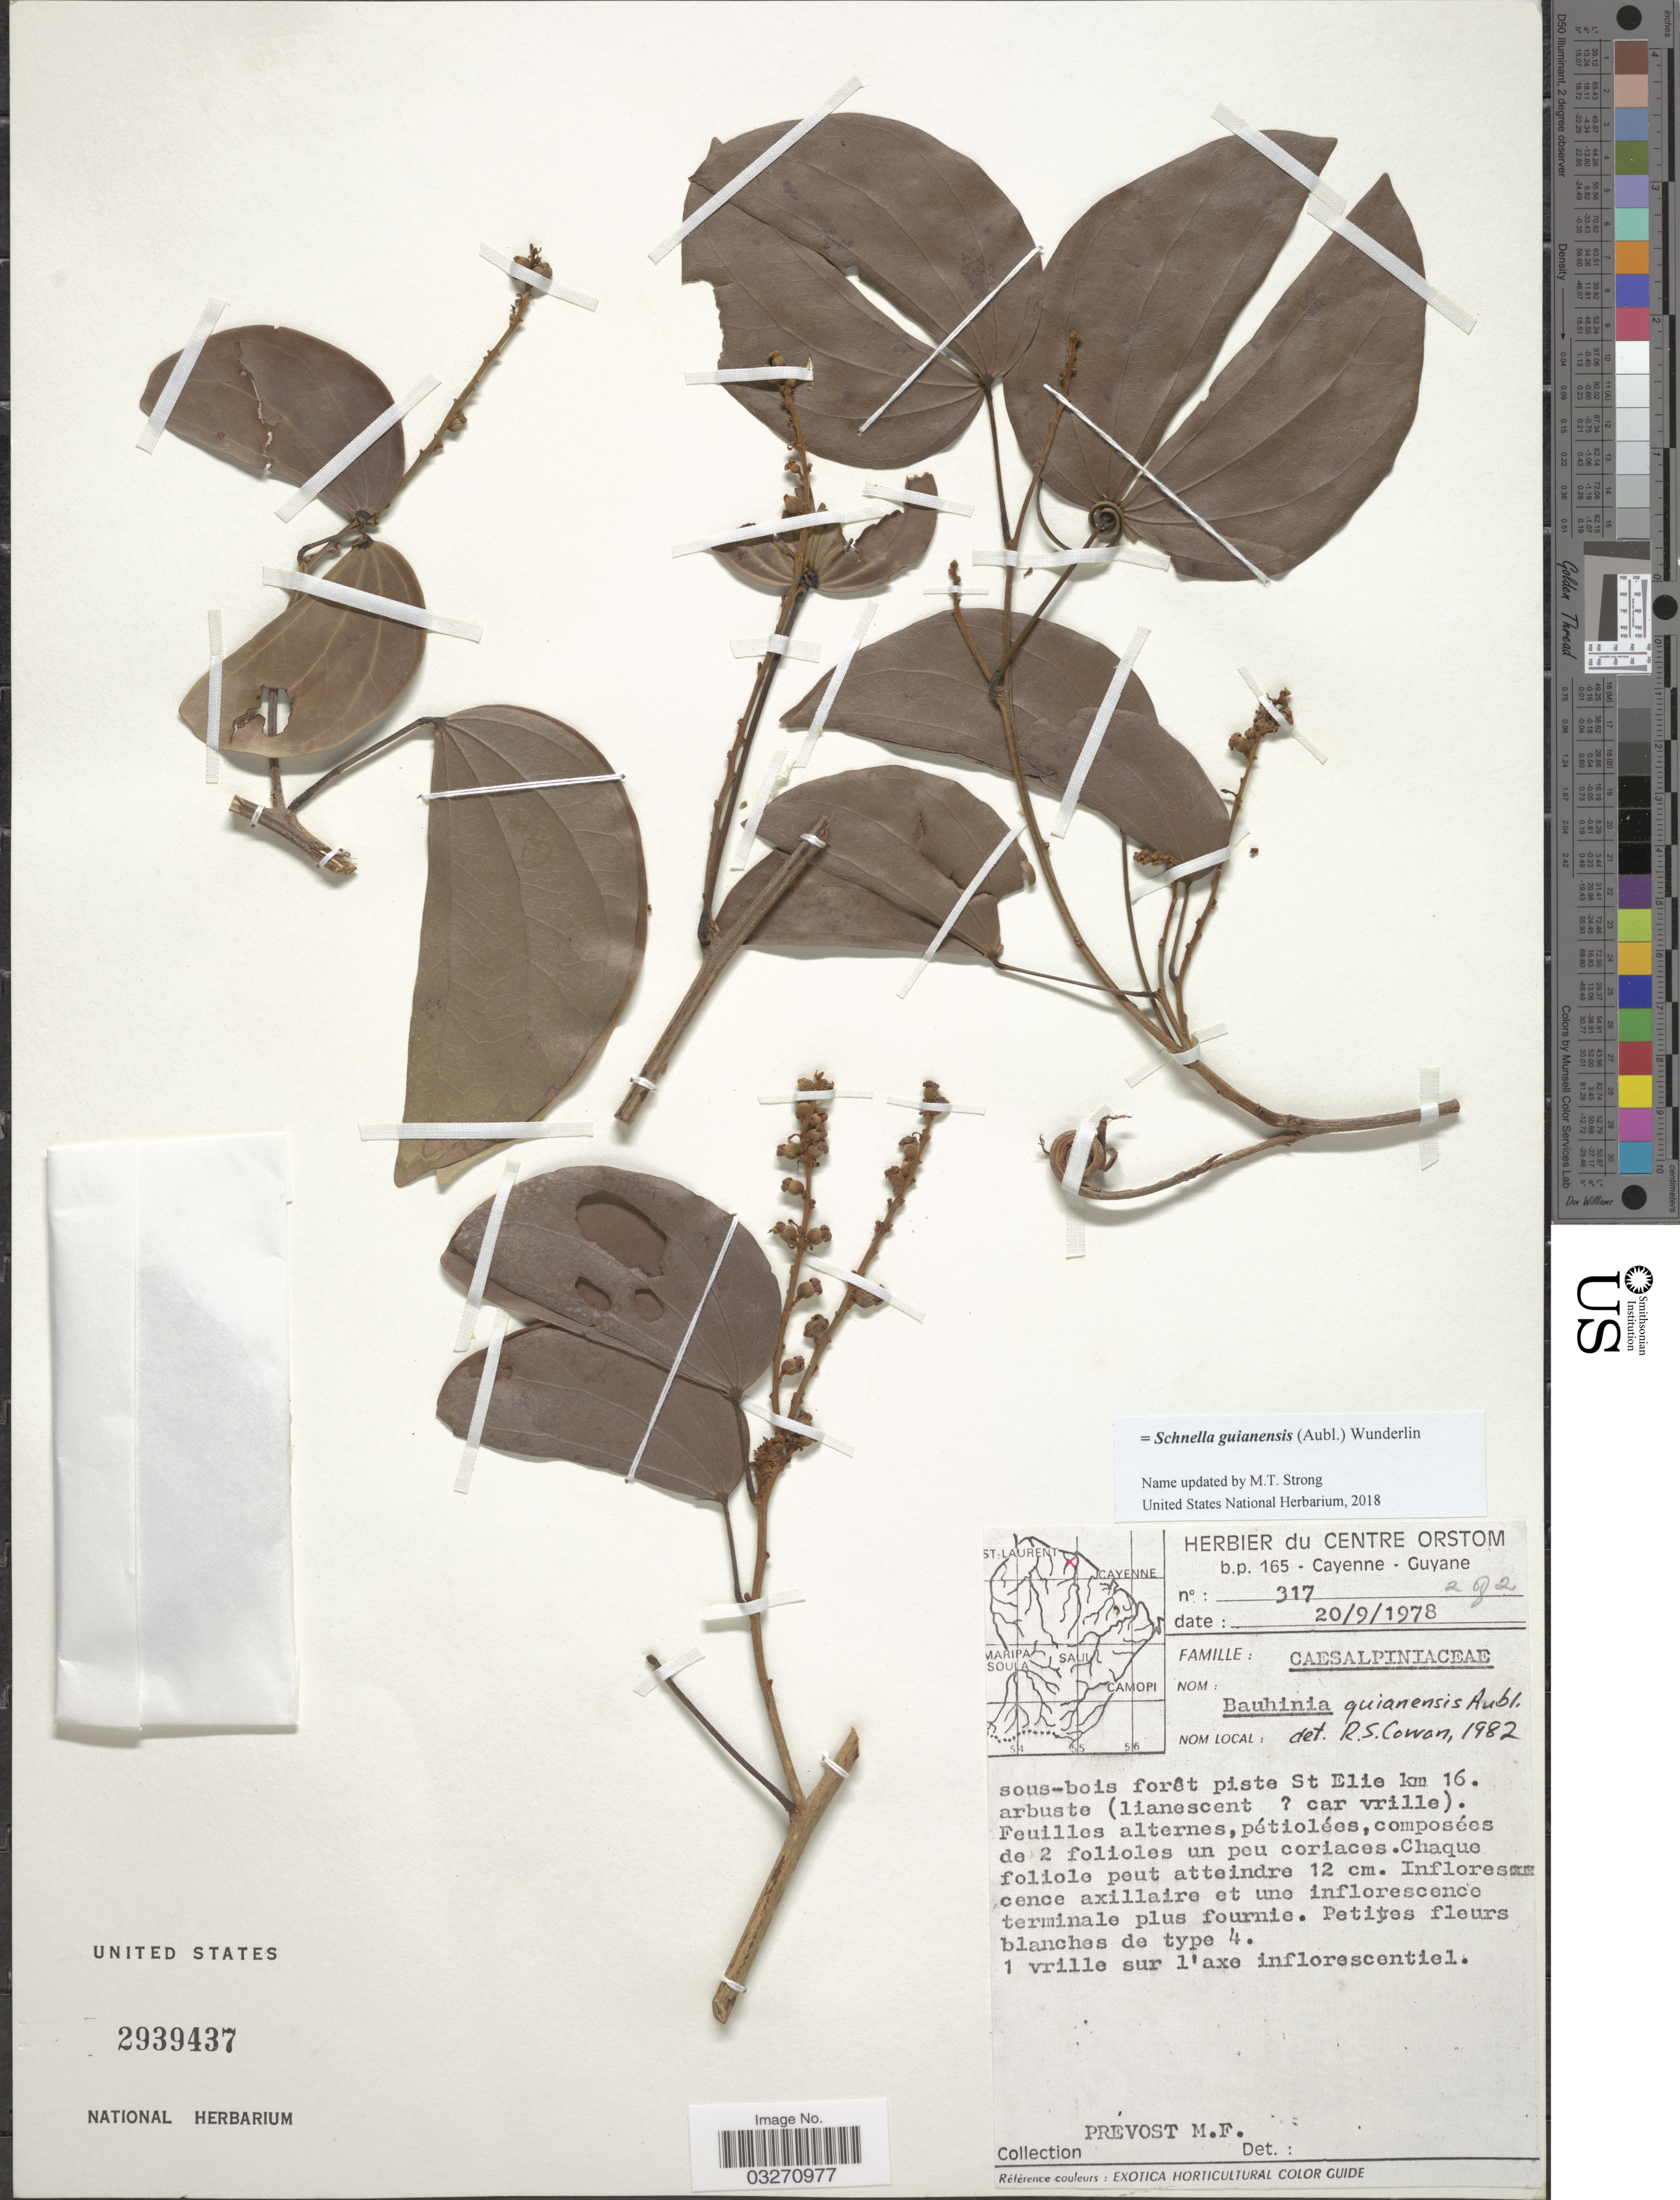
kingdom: Plantae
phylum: Tracheophyta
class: Magnoliopsida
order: Fabales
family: Fabaceae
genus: Schnella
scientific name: Schnella guianensis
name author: (Aubl.) Wunderlin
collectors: M. Prévost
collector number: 317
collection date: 1978-09-20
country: French Guiana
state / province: Cayenne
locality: Sous-bois forêt piste St Elie km 16.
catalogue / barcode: US 2939437